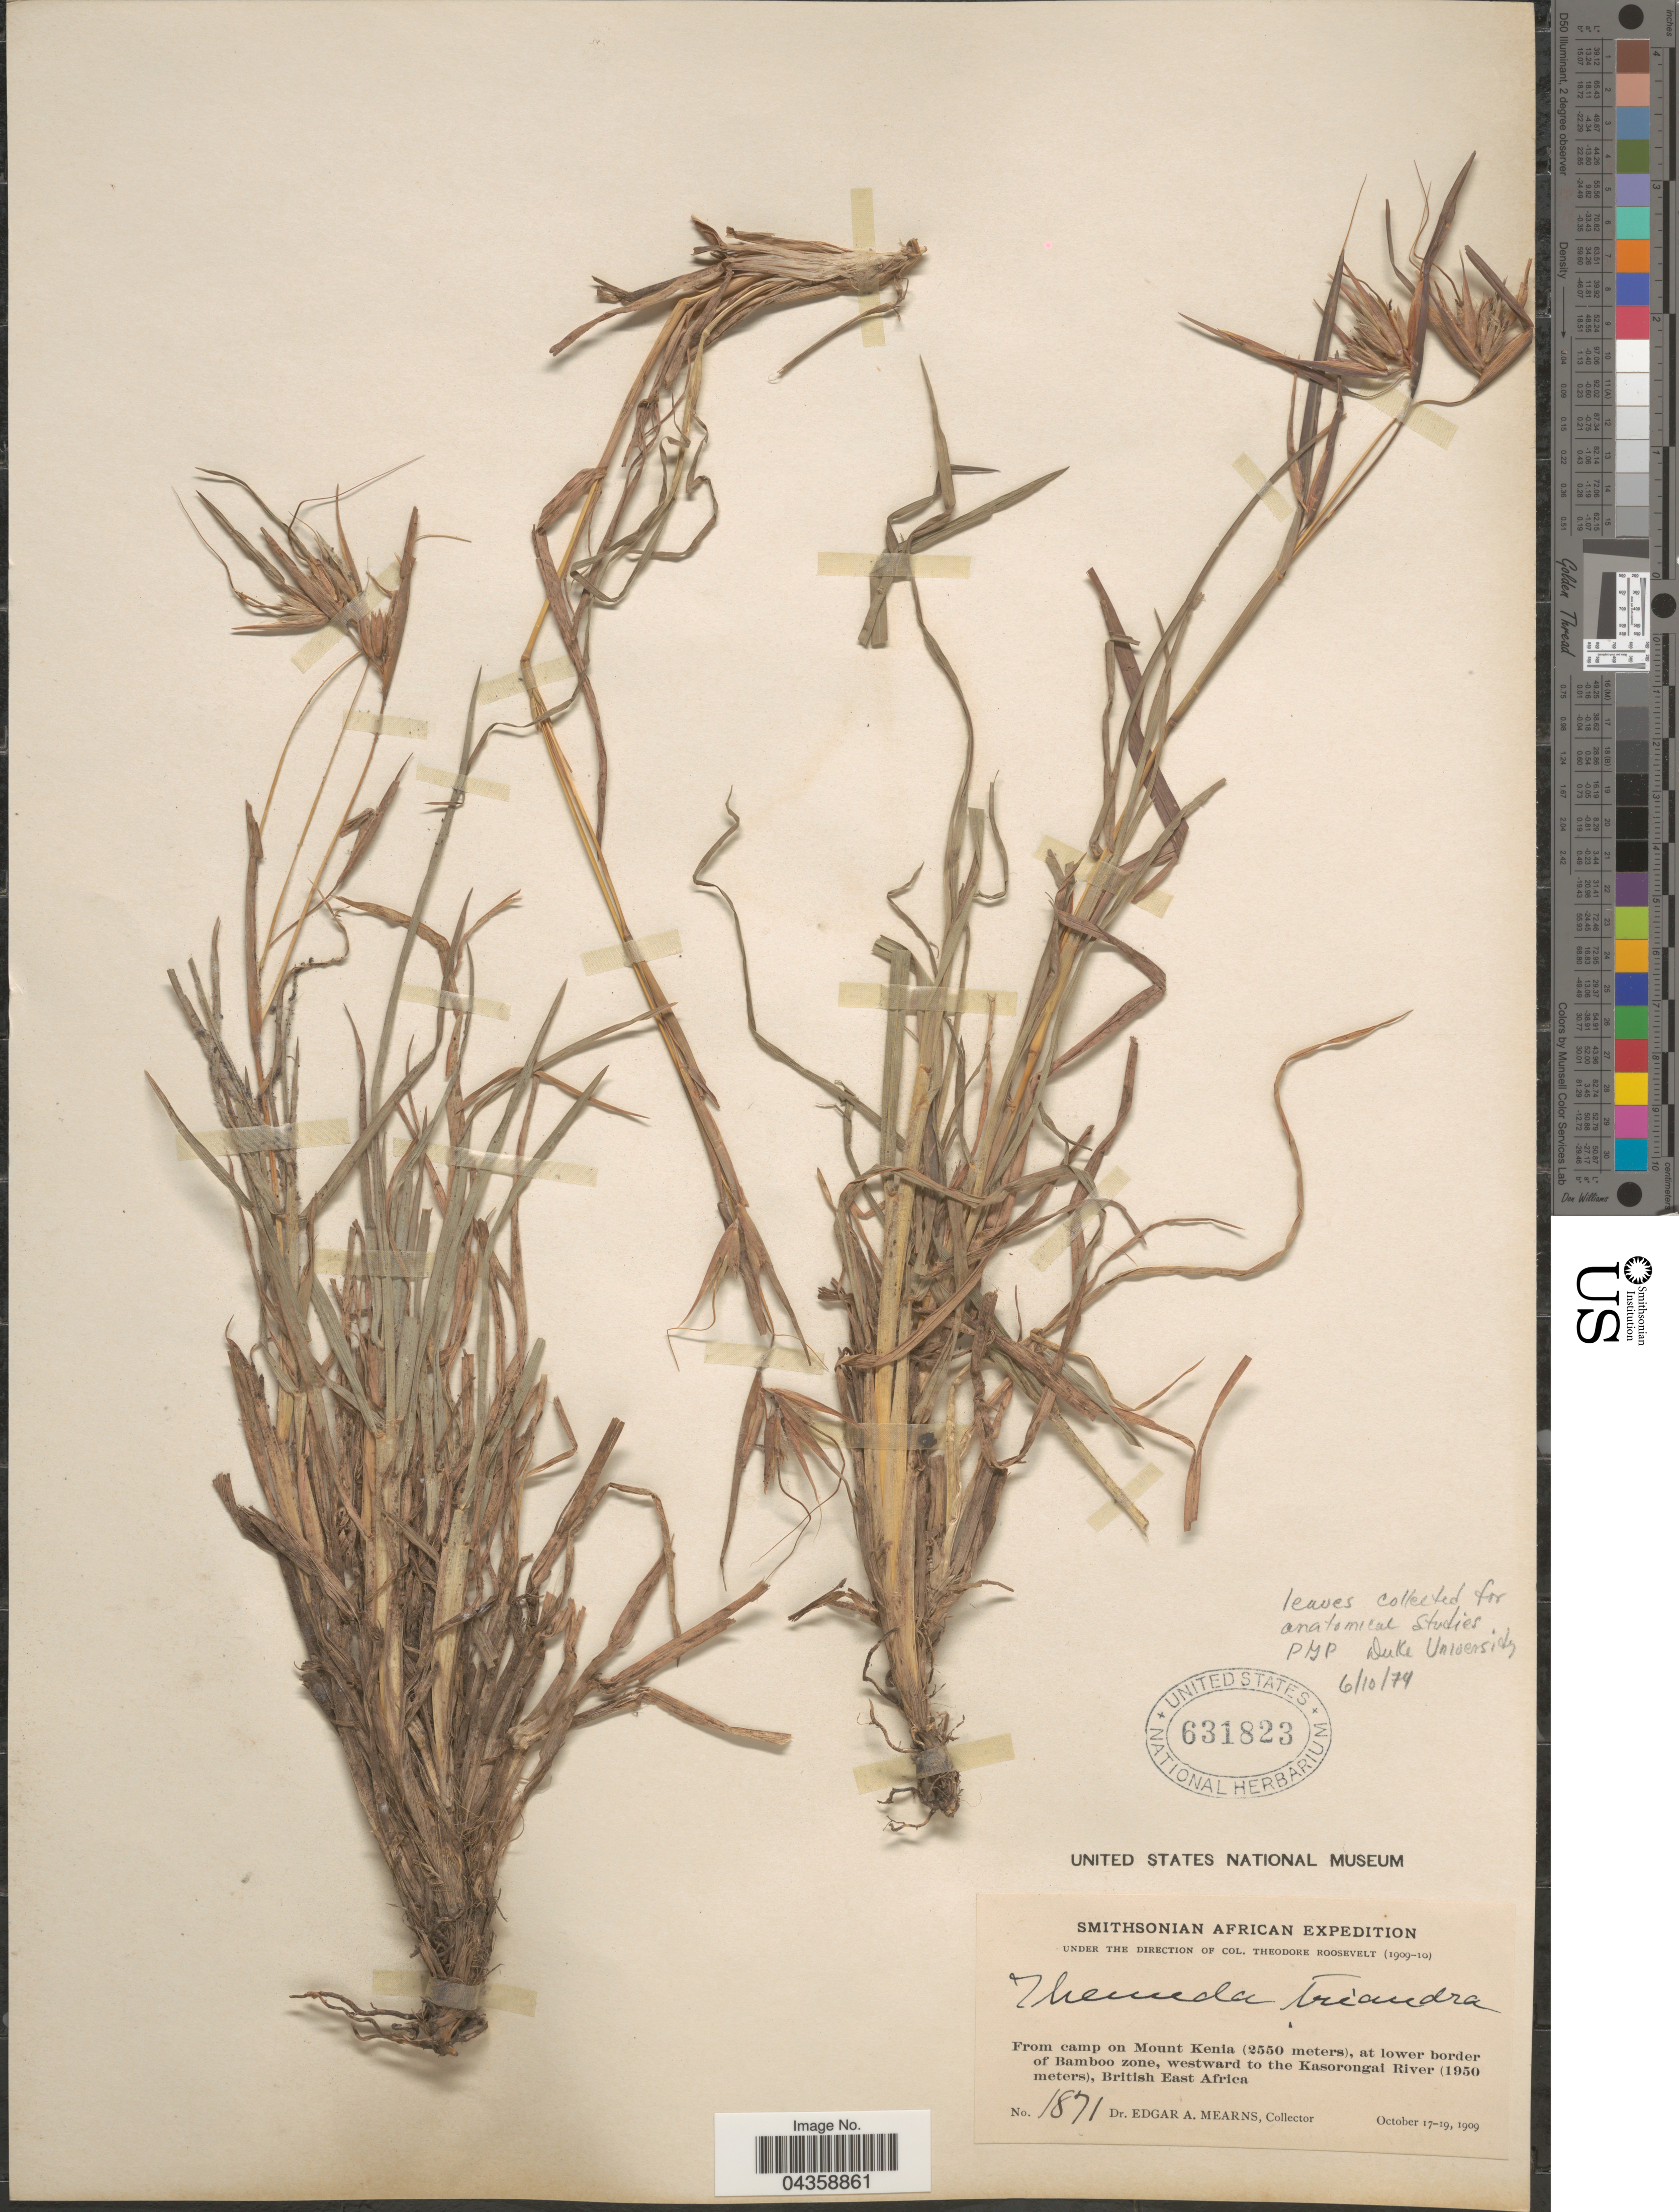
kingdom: Plantae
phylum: Tracheophyta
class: Liliopsida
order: Poales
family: Poaceae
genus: Themeda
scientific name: Themeda triandra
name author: Forssk.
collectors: E. A. Mearns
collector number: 1871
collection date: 1909-10-17/1909-10-19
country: Kenya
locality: Smithsonian African Expedition. From camp on Mount Kenia, at lower border of Bamboo zone, westward to the Kasorongai River, British East Africa.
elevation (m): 1950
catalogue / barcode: US 631823